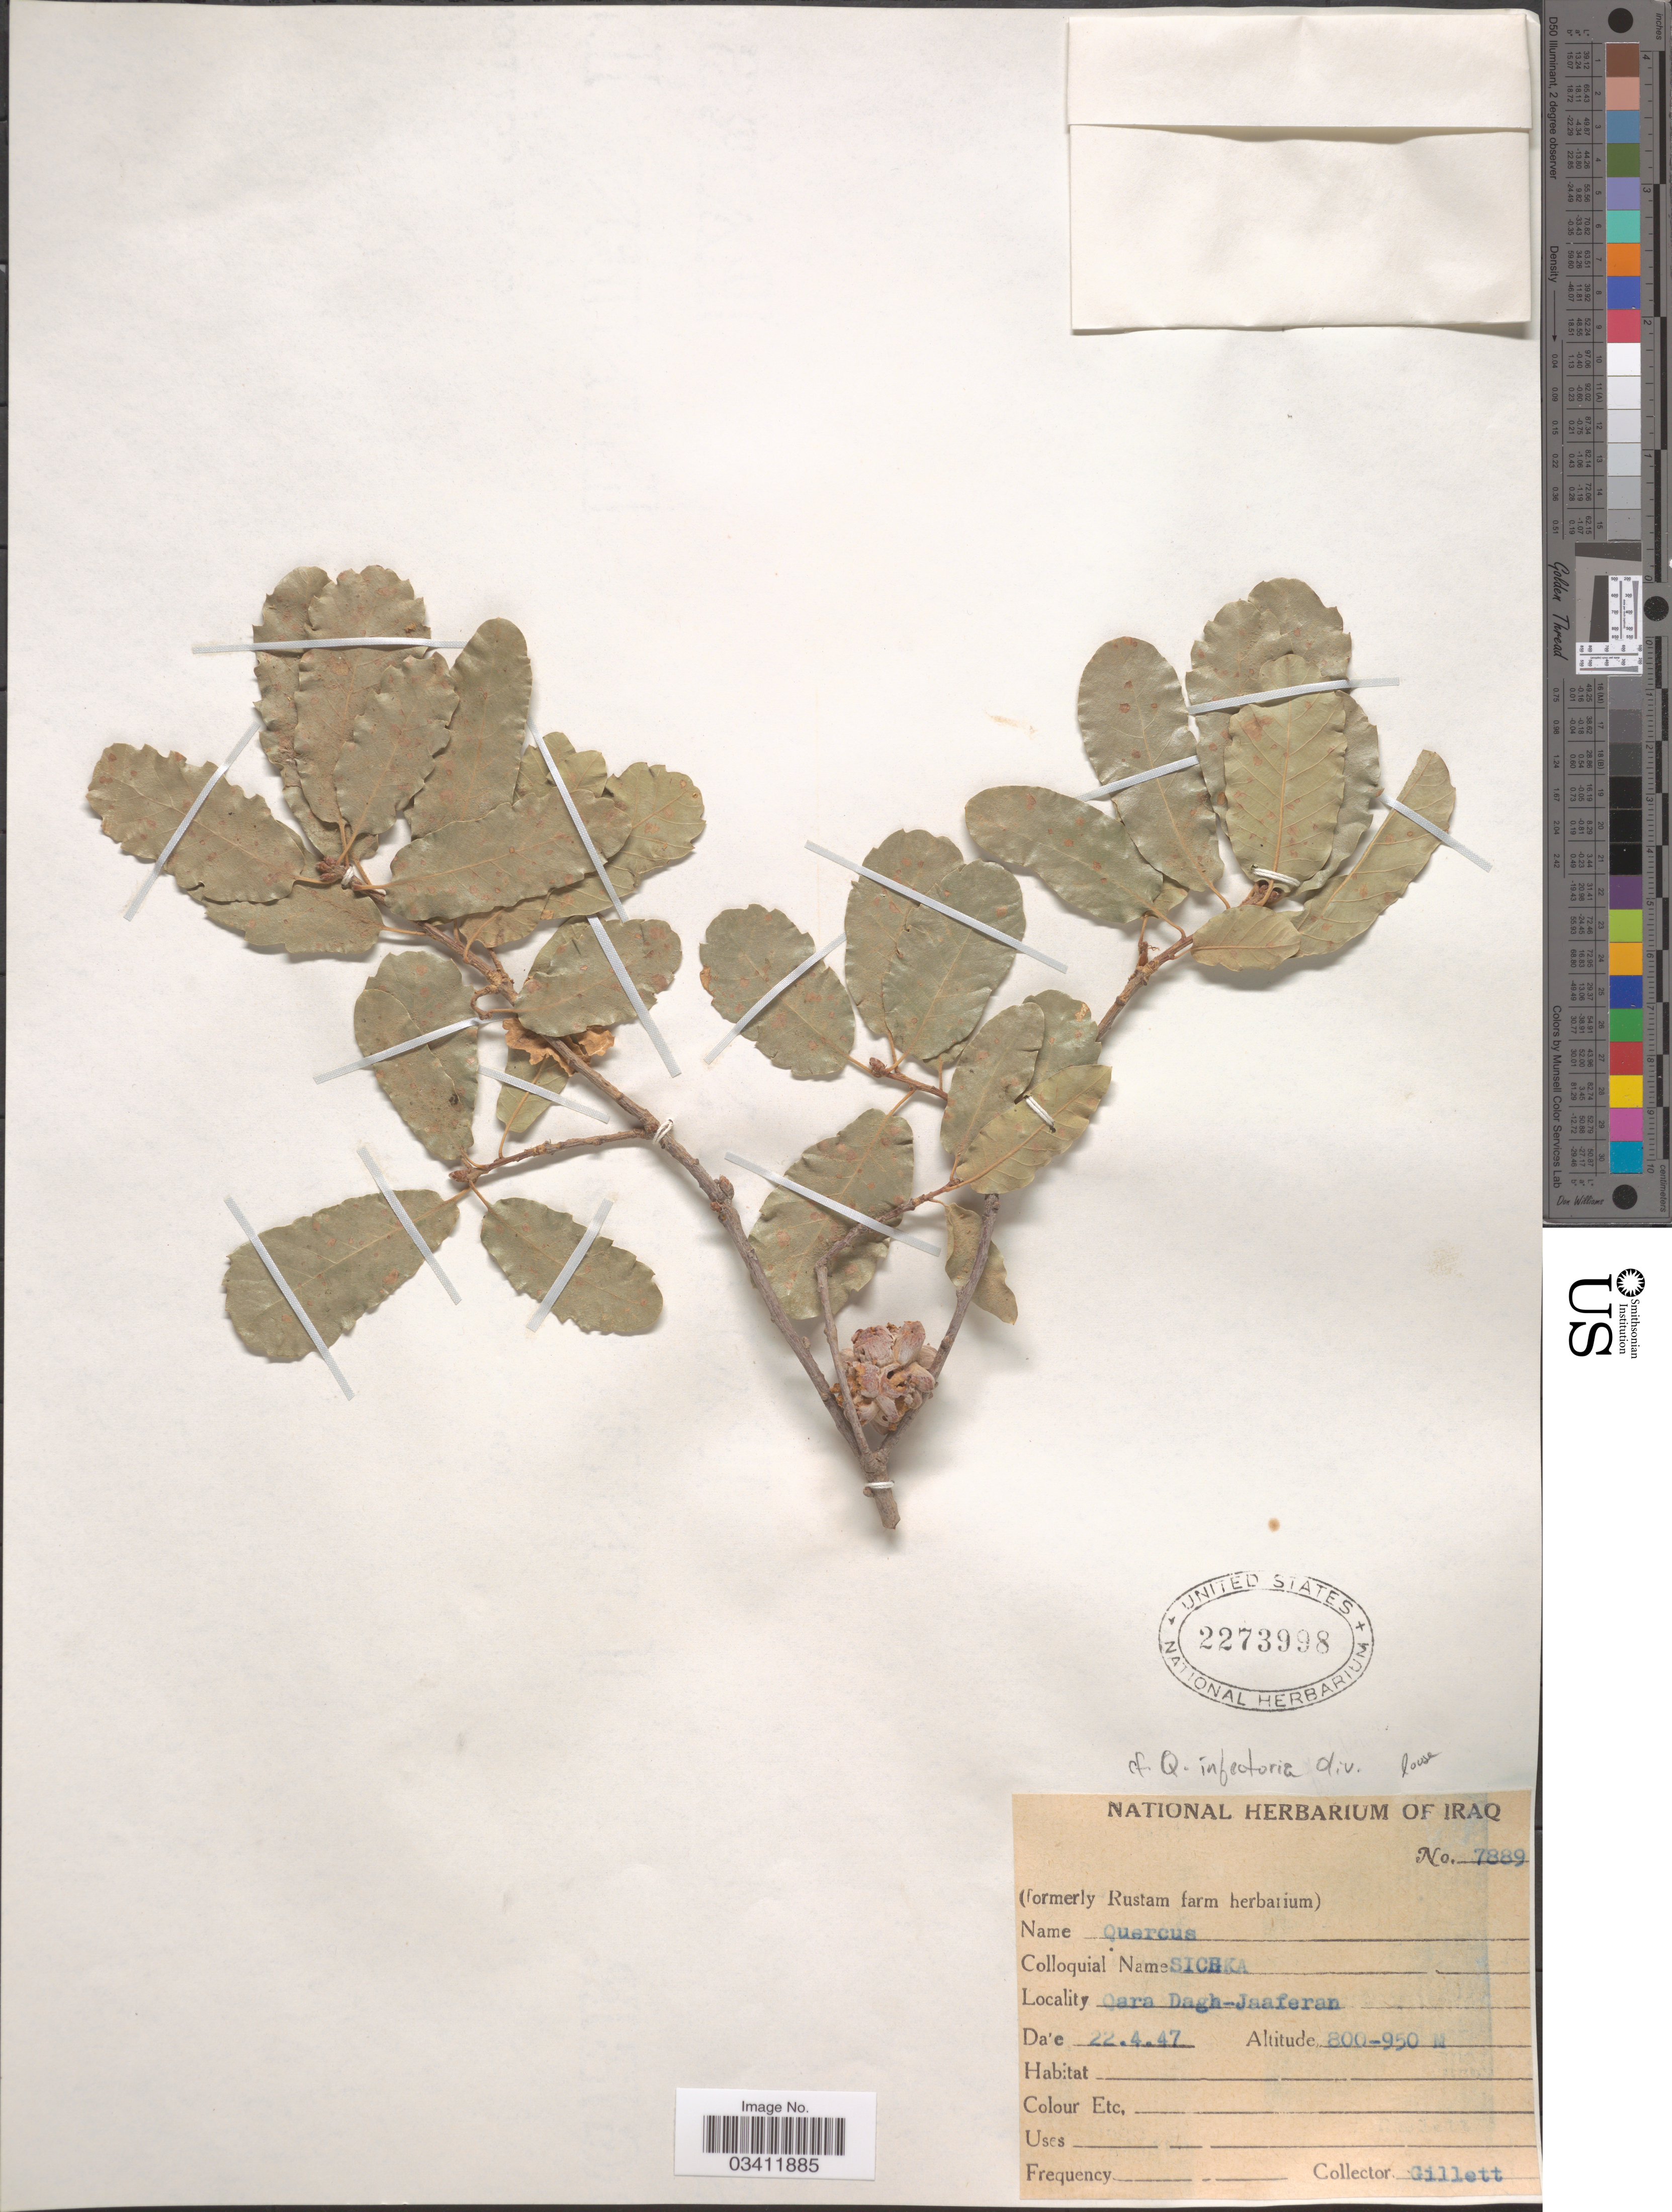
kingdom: Plantae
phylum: Tracheophyta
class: Magnoliopsida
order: Fagales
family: Fagaceae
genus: Quercus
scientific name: Quercus infectoria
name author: Olivier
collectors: Gillett, --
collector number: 7889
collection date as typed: Transcribed d/m/y: 22/4/47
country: Iraq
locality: Qara Dagh-Jaaferan.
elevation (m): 800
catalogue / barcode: US 2273998